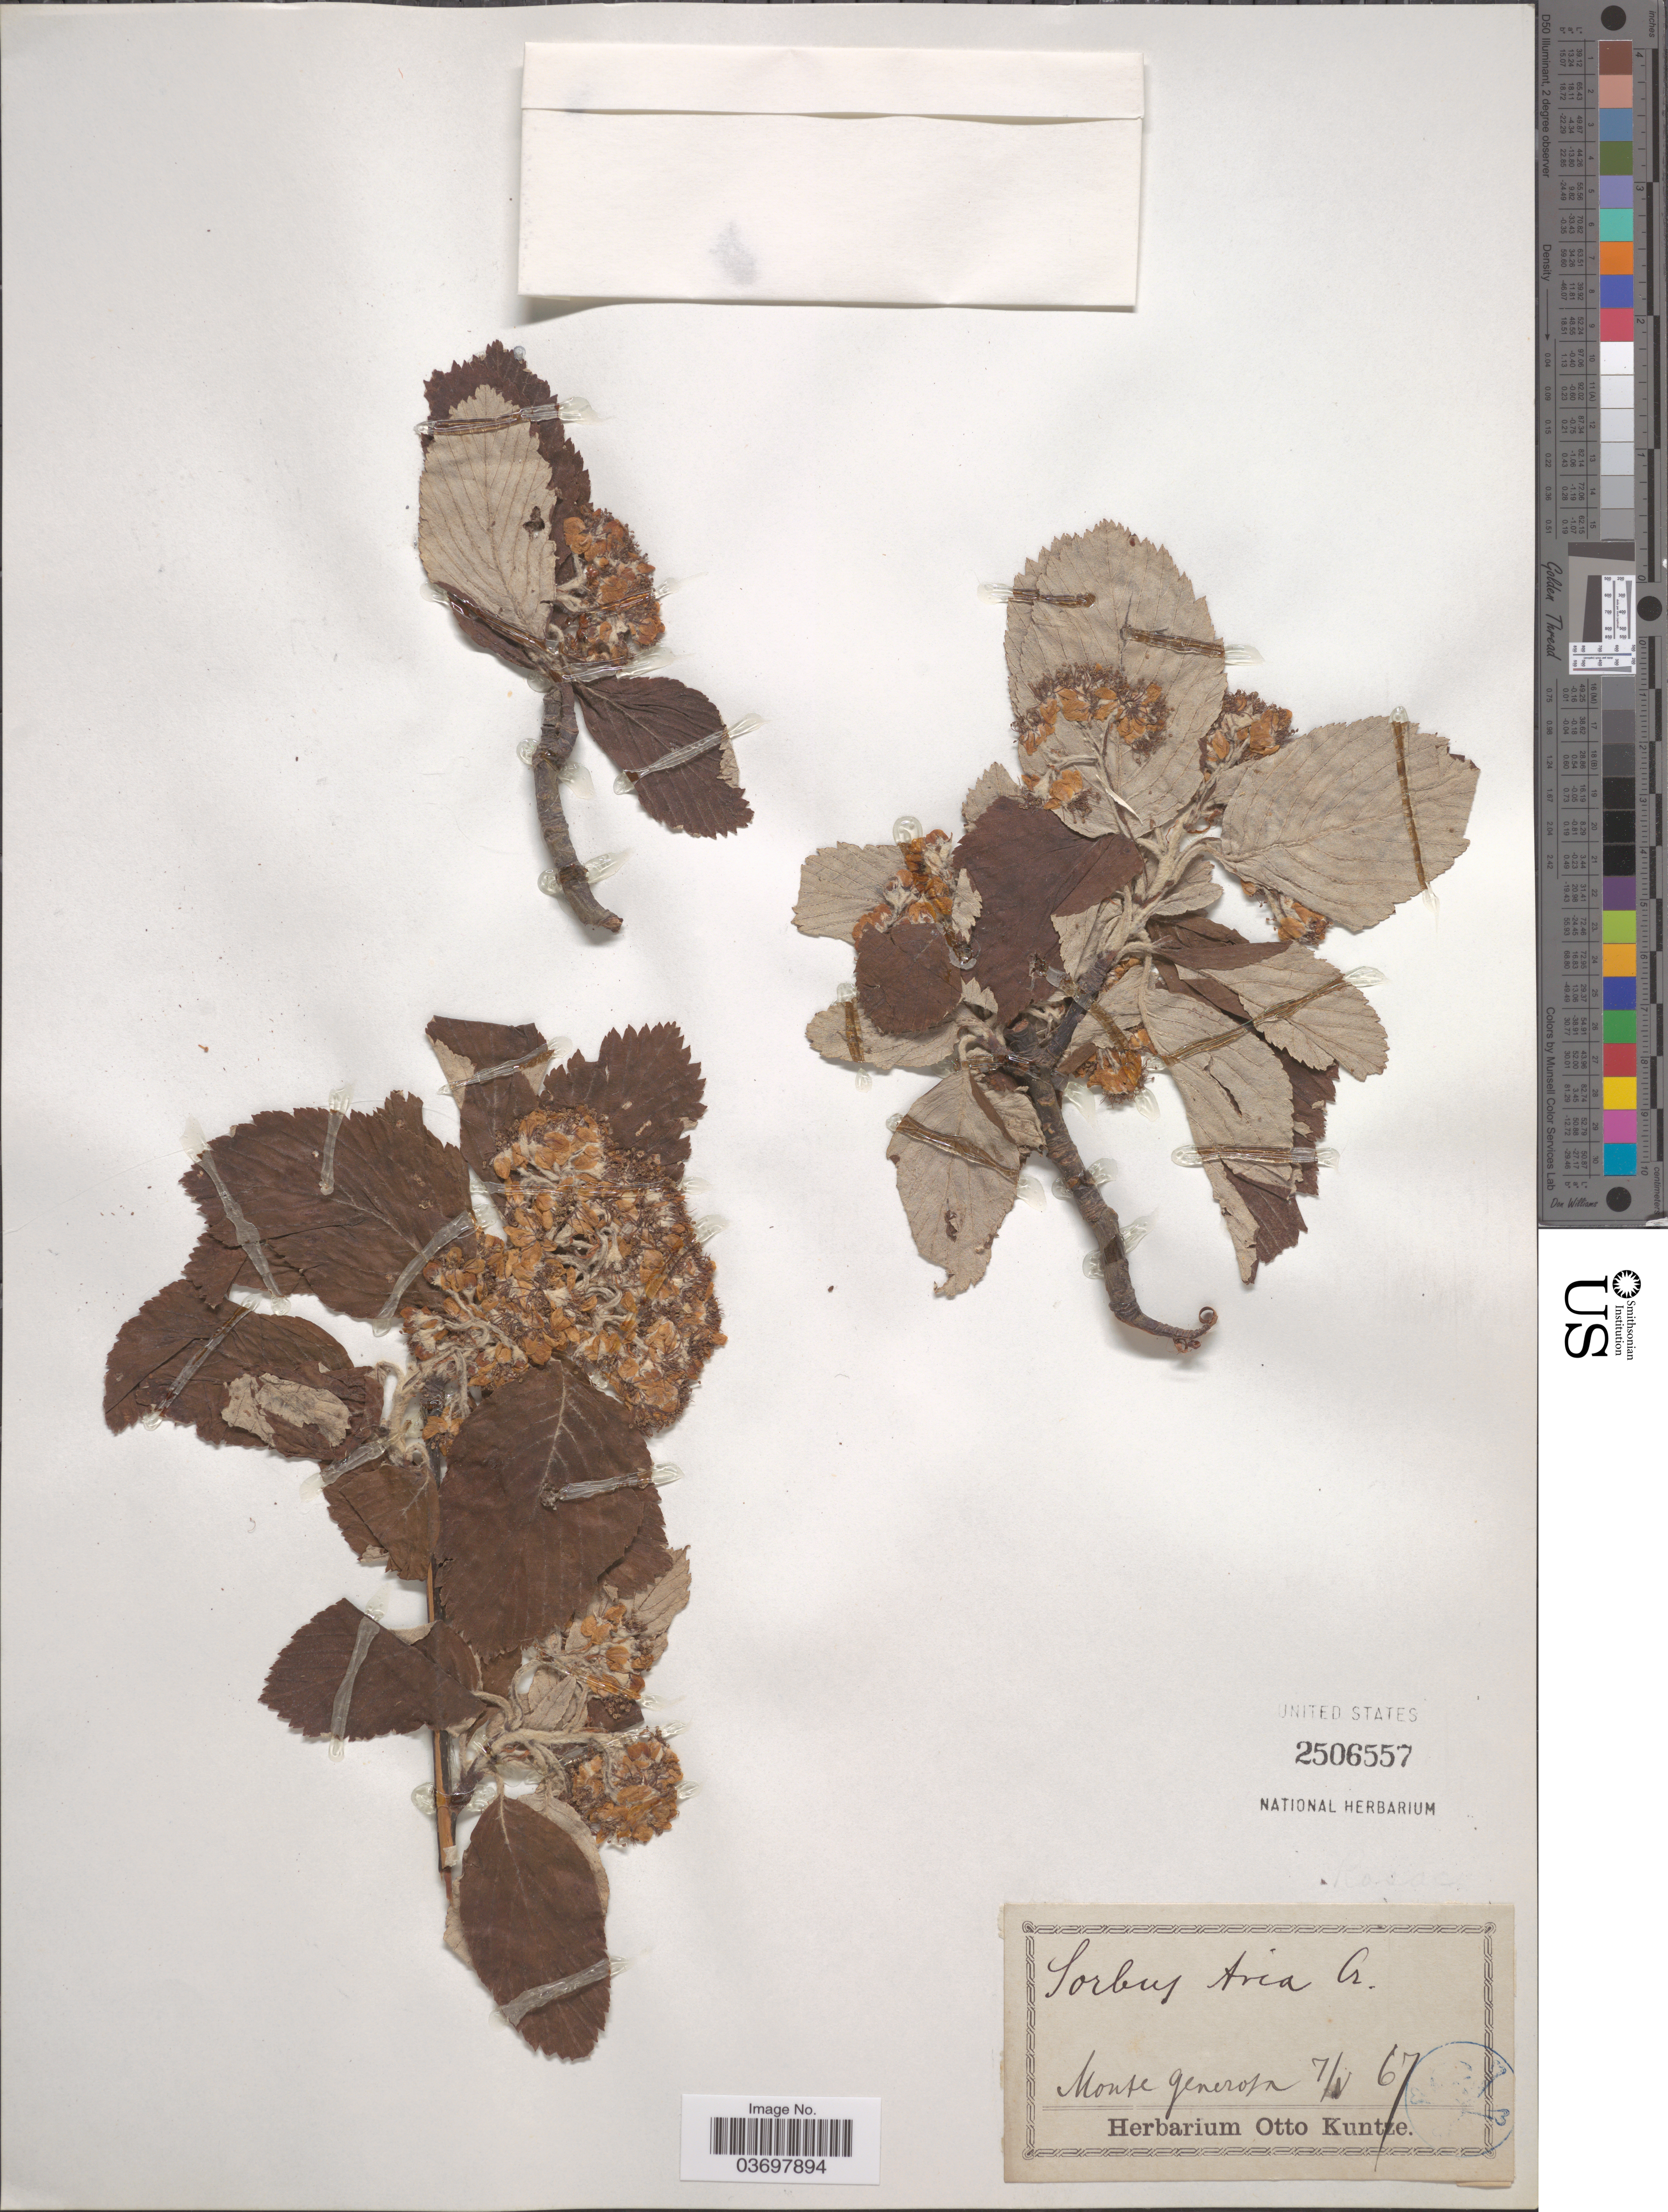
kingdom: Plantae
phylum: Tracheophyta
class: Magnoliopsida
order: Rosales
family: Rosaceae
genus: Sorbus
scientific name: Sorbus aria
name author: (L.) Crantz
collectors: ex herb. Otto Kuntze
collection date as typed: Transcribed d/m/y: 7/5/67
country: Switzerland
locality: Monte Generosa.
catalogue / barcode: US 2506557